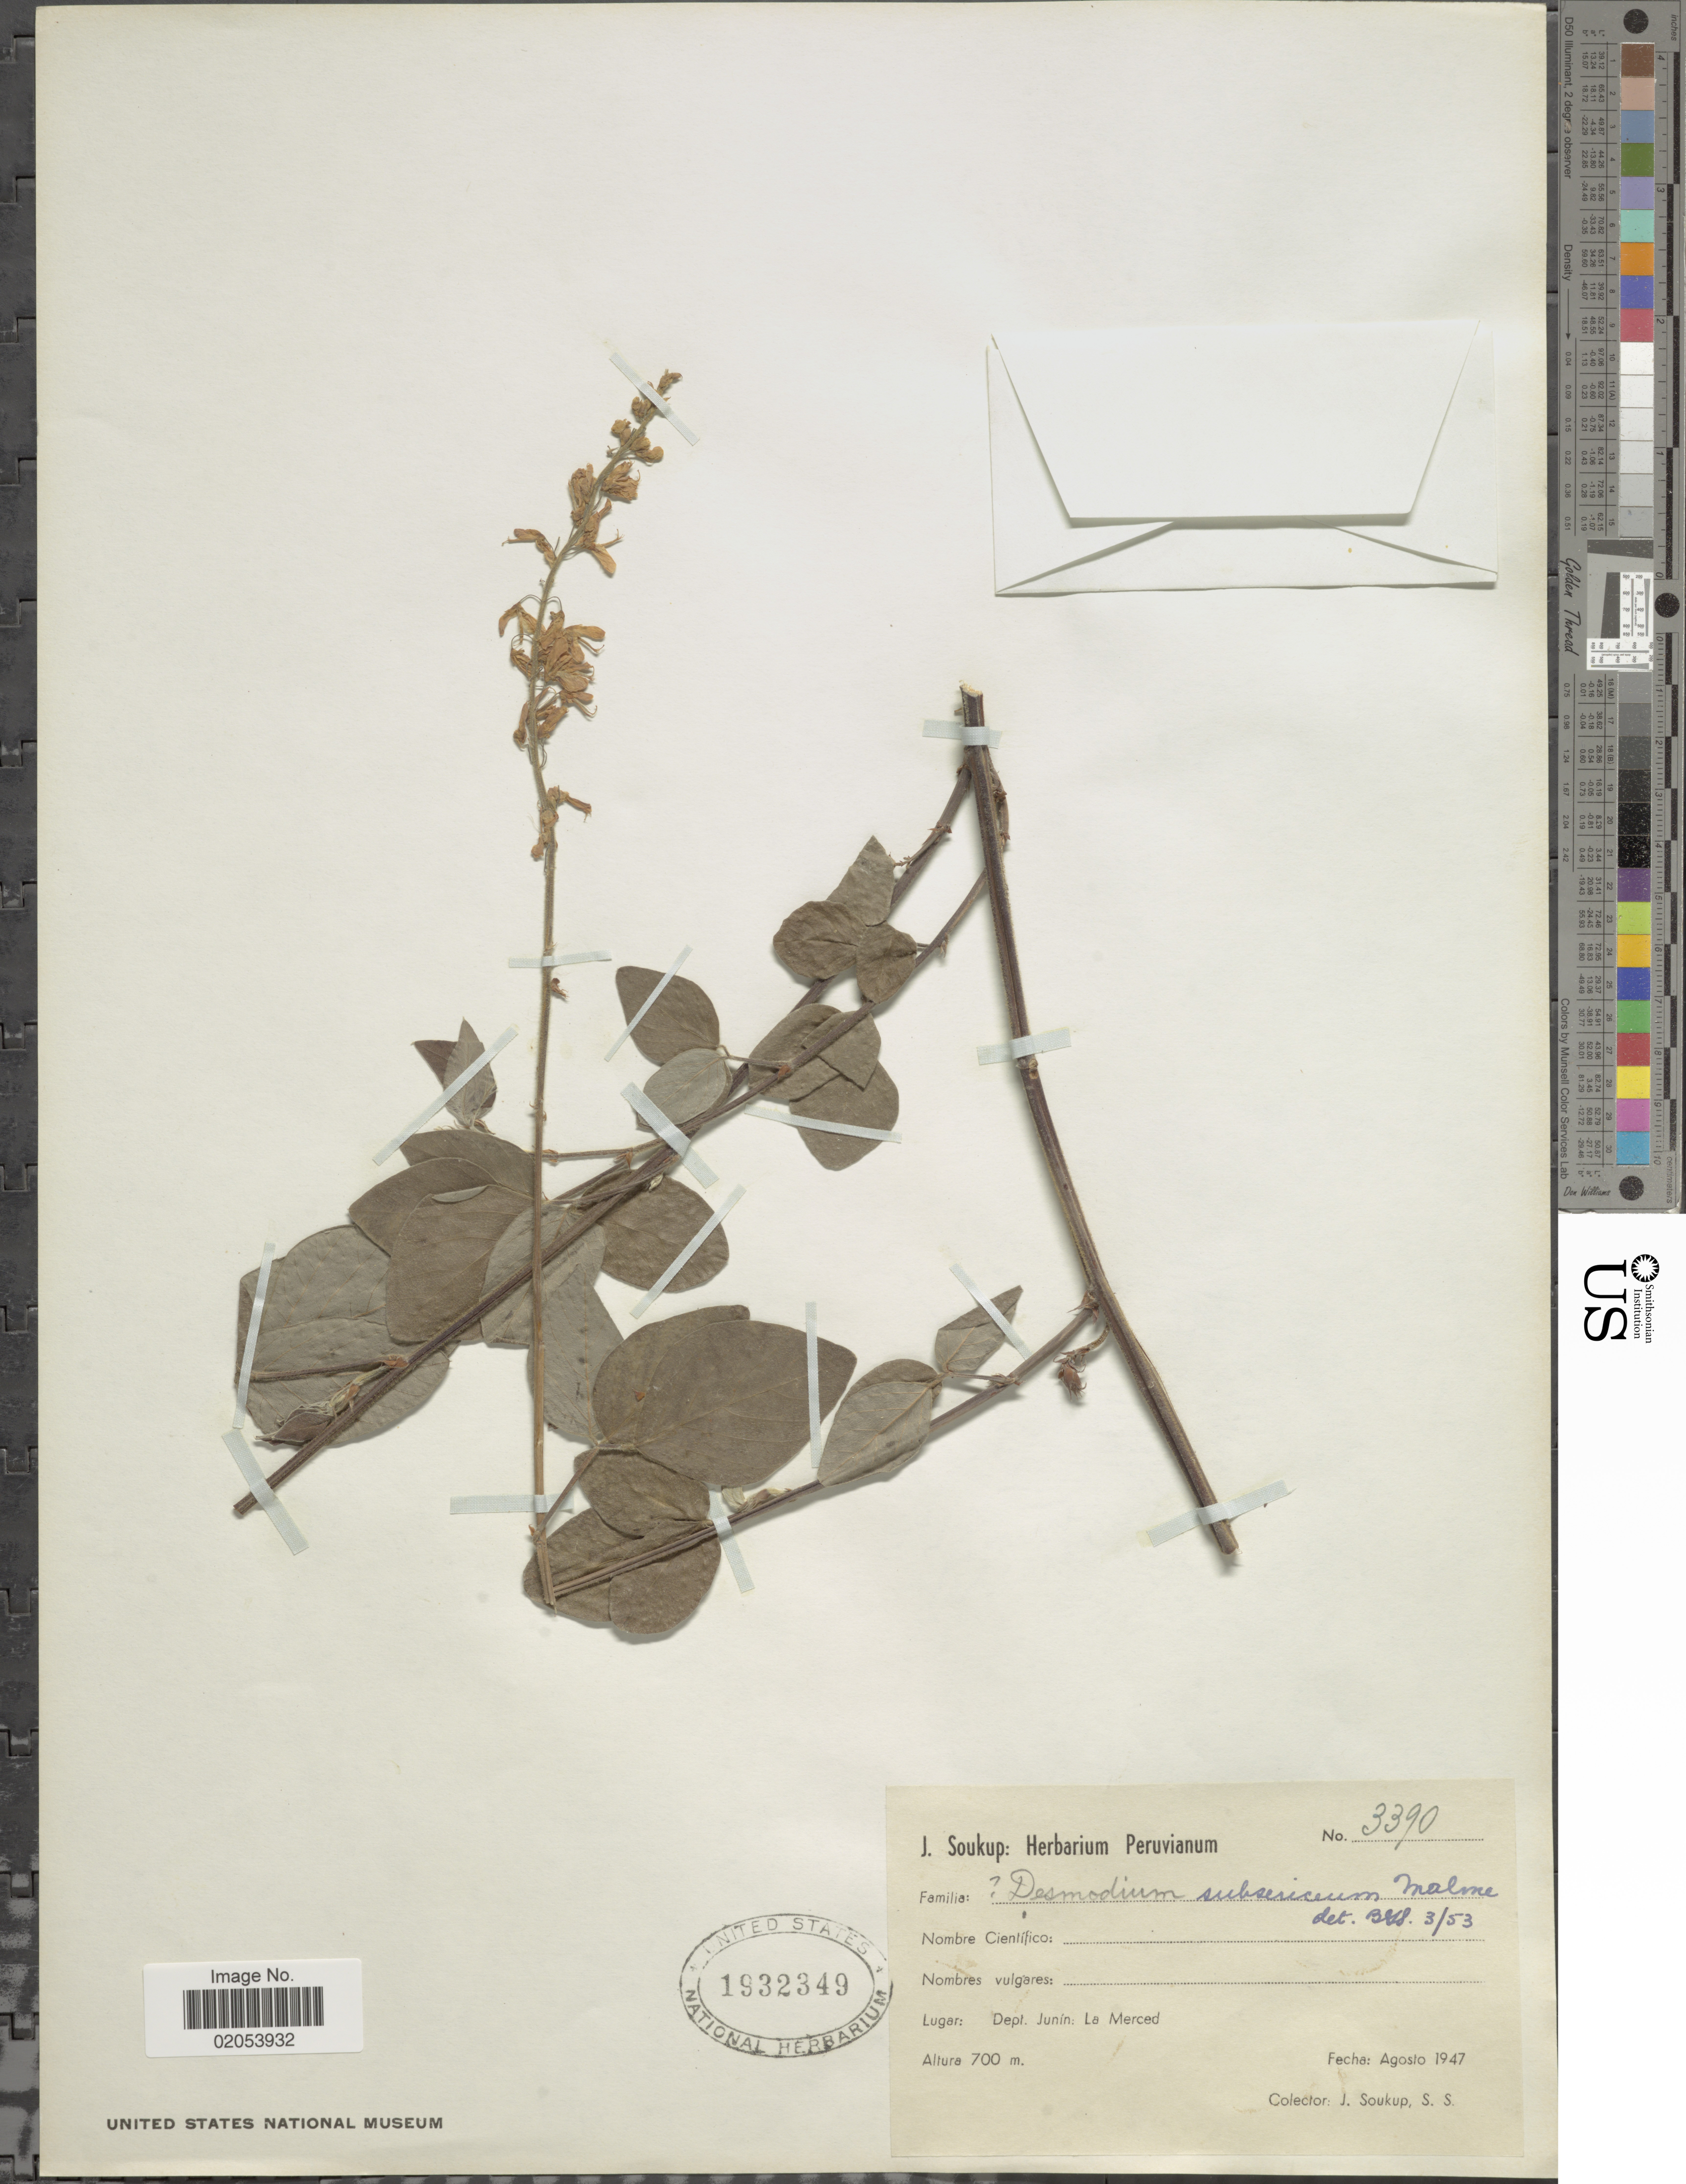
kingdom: Plantae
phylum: Tracheophyta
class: Magnoliopsida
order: Fabales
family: Fabaceae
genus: Desmodium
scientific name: Desmodium subsericeum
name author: Malme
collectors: J. Soukup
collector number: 3390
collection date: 1947-08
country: Peru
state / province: Junín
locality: Dept. Junin: La Merced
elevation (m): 700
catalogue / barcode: US 1932349